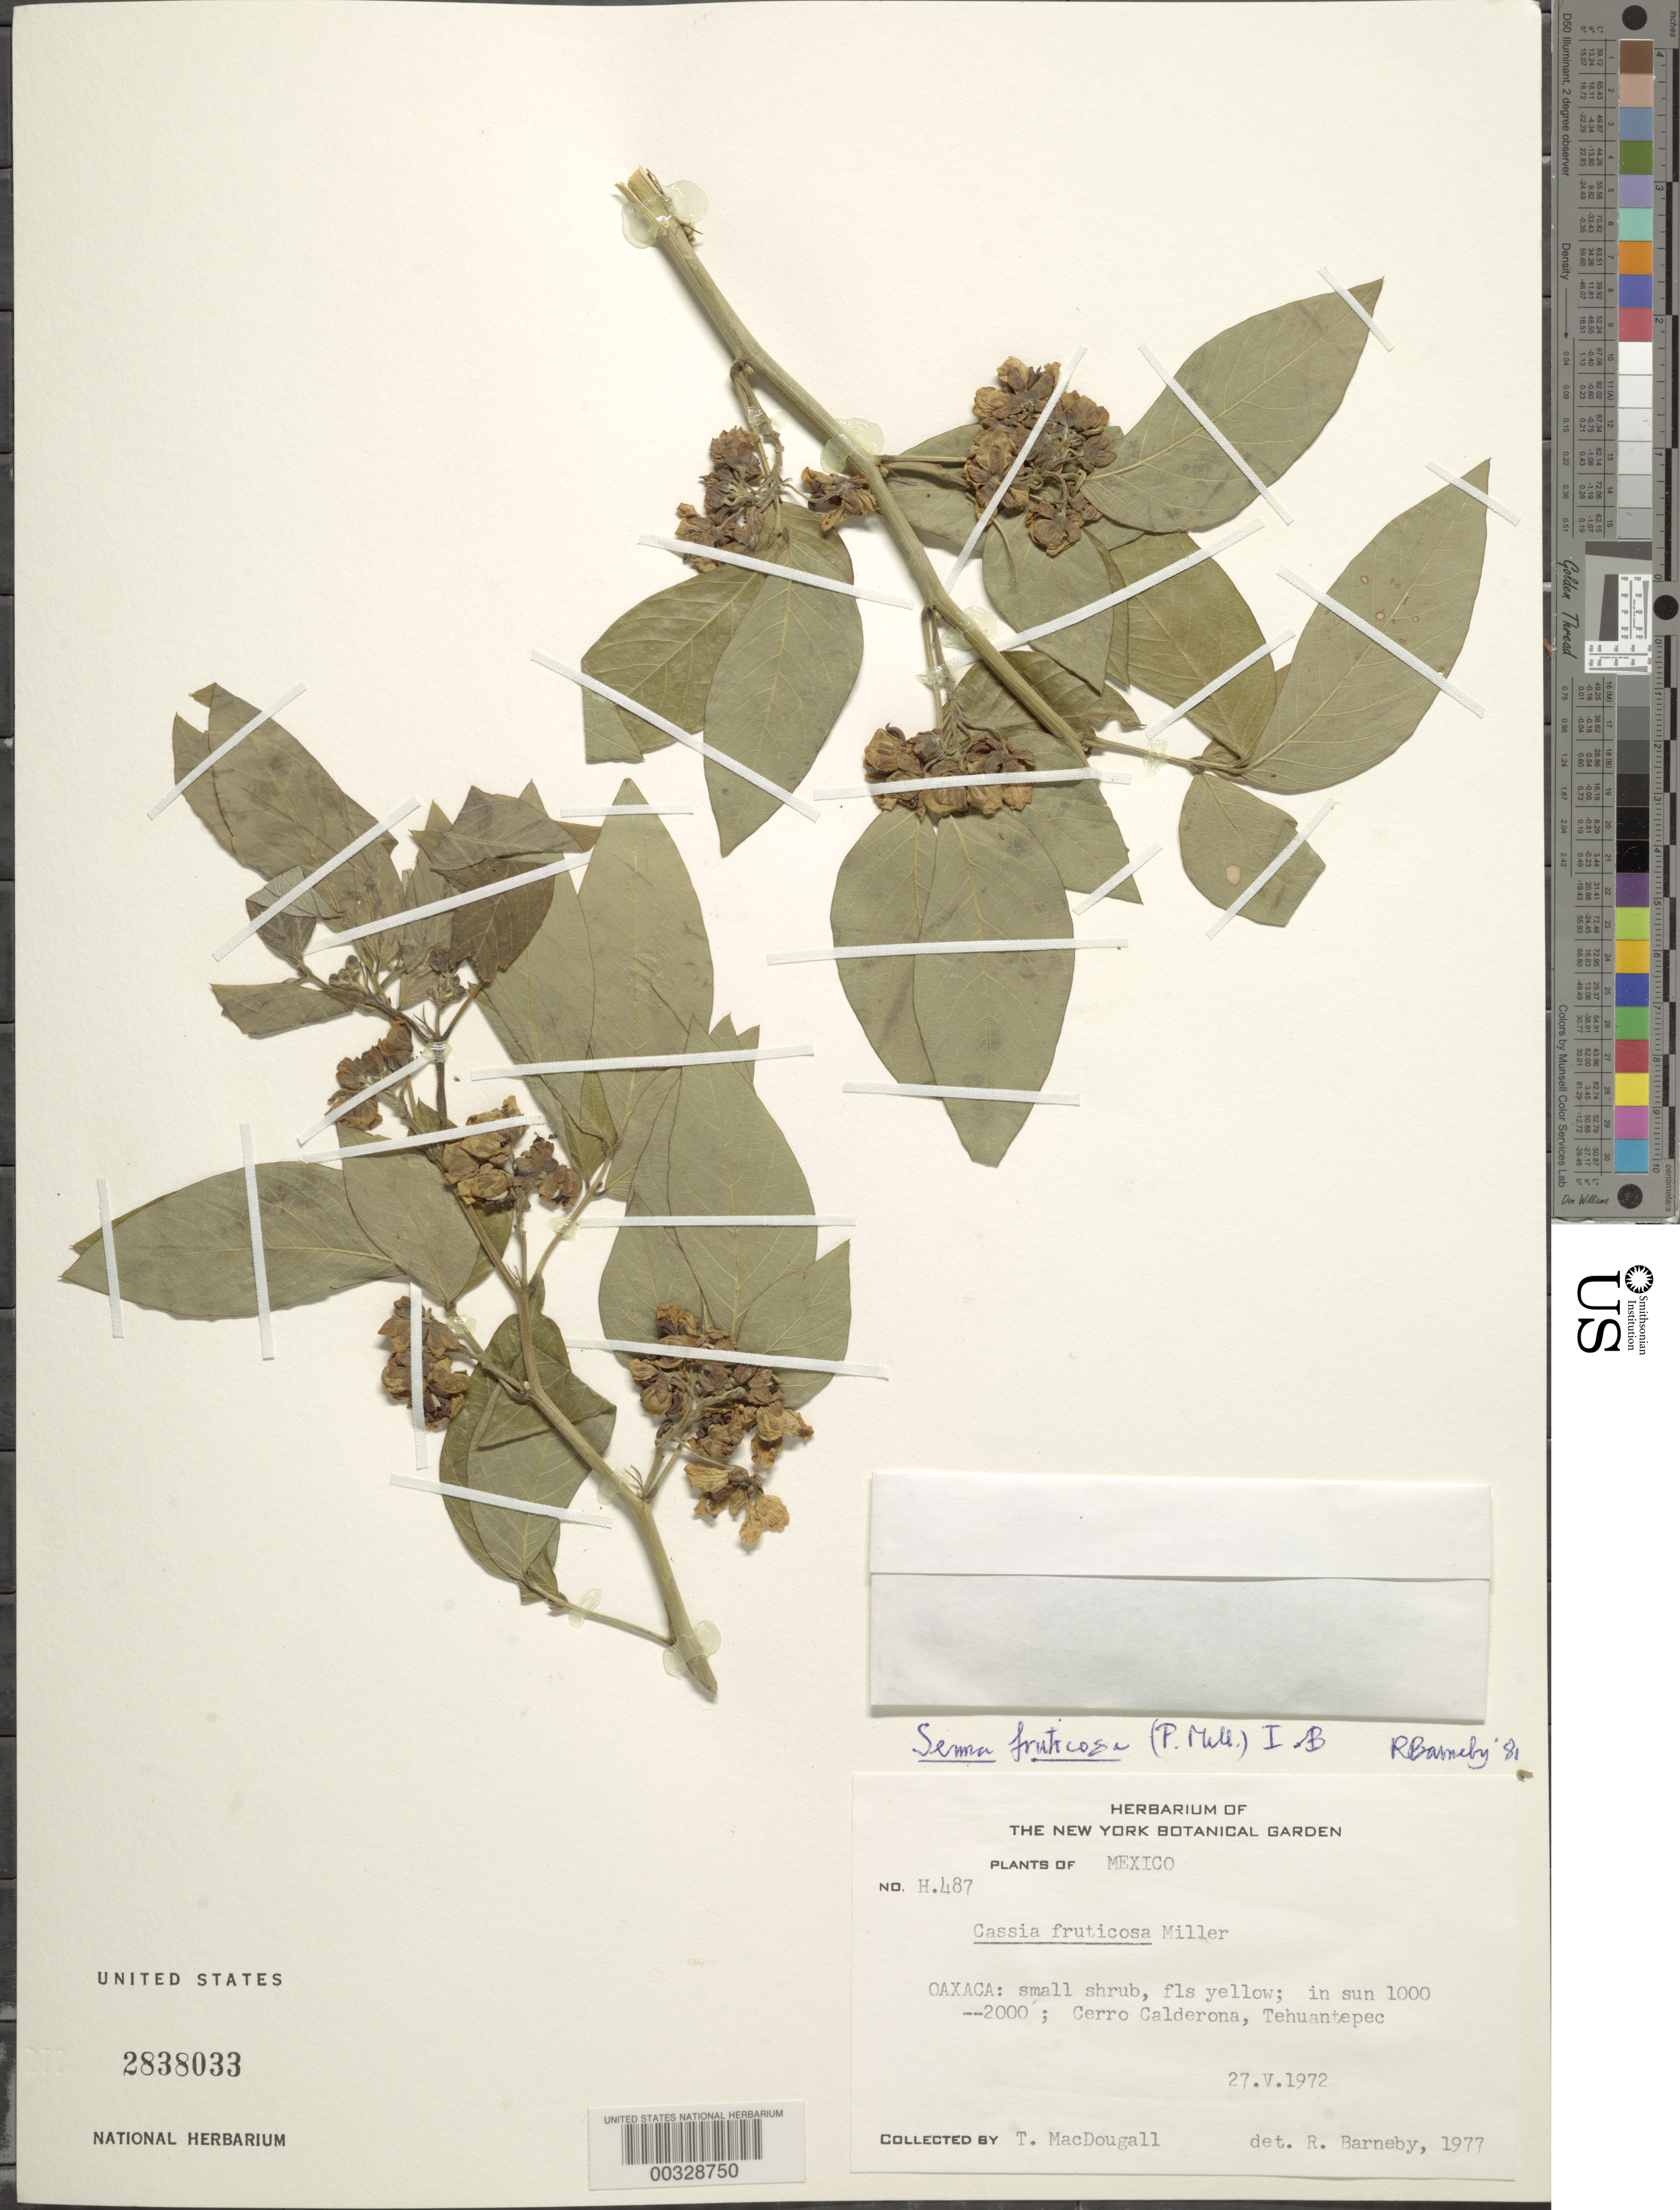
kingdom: Plantae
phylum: Tracheophyta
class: Magnoliopsida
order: Fabales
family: Fabaceae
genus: Senna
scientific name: Senna fruticosa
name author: (Benth.) H.S. Irwin & Barneby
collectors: T. Macdougall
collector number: H.487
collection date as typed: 27 May 1972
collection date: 1972-05-27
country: Mexico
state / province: Oaxaca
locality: Cerro calderona, Tehuantepec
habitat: In sun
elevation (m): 305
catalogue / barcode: US 2838033